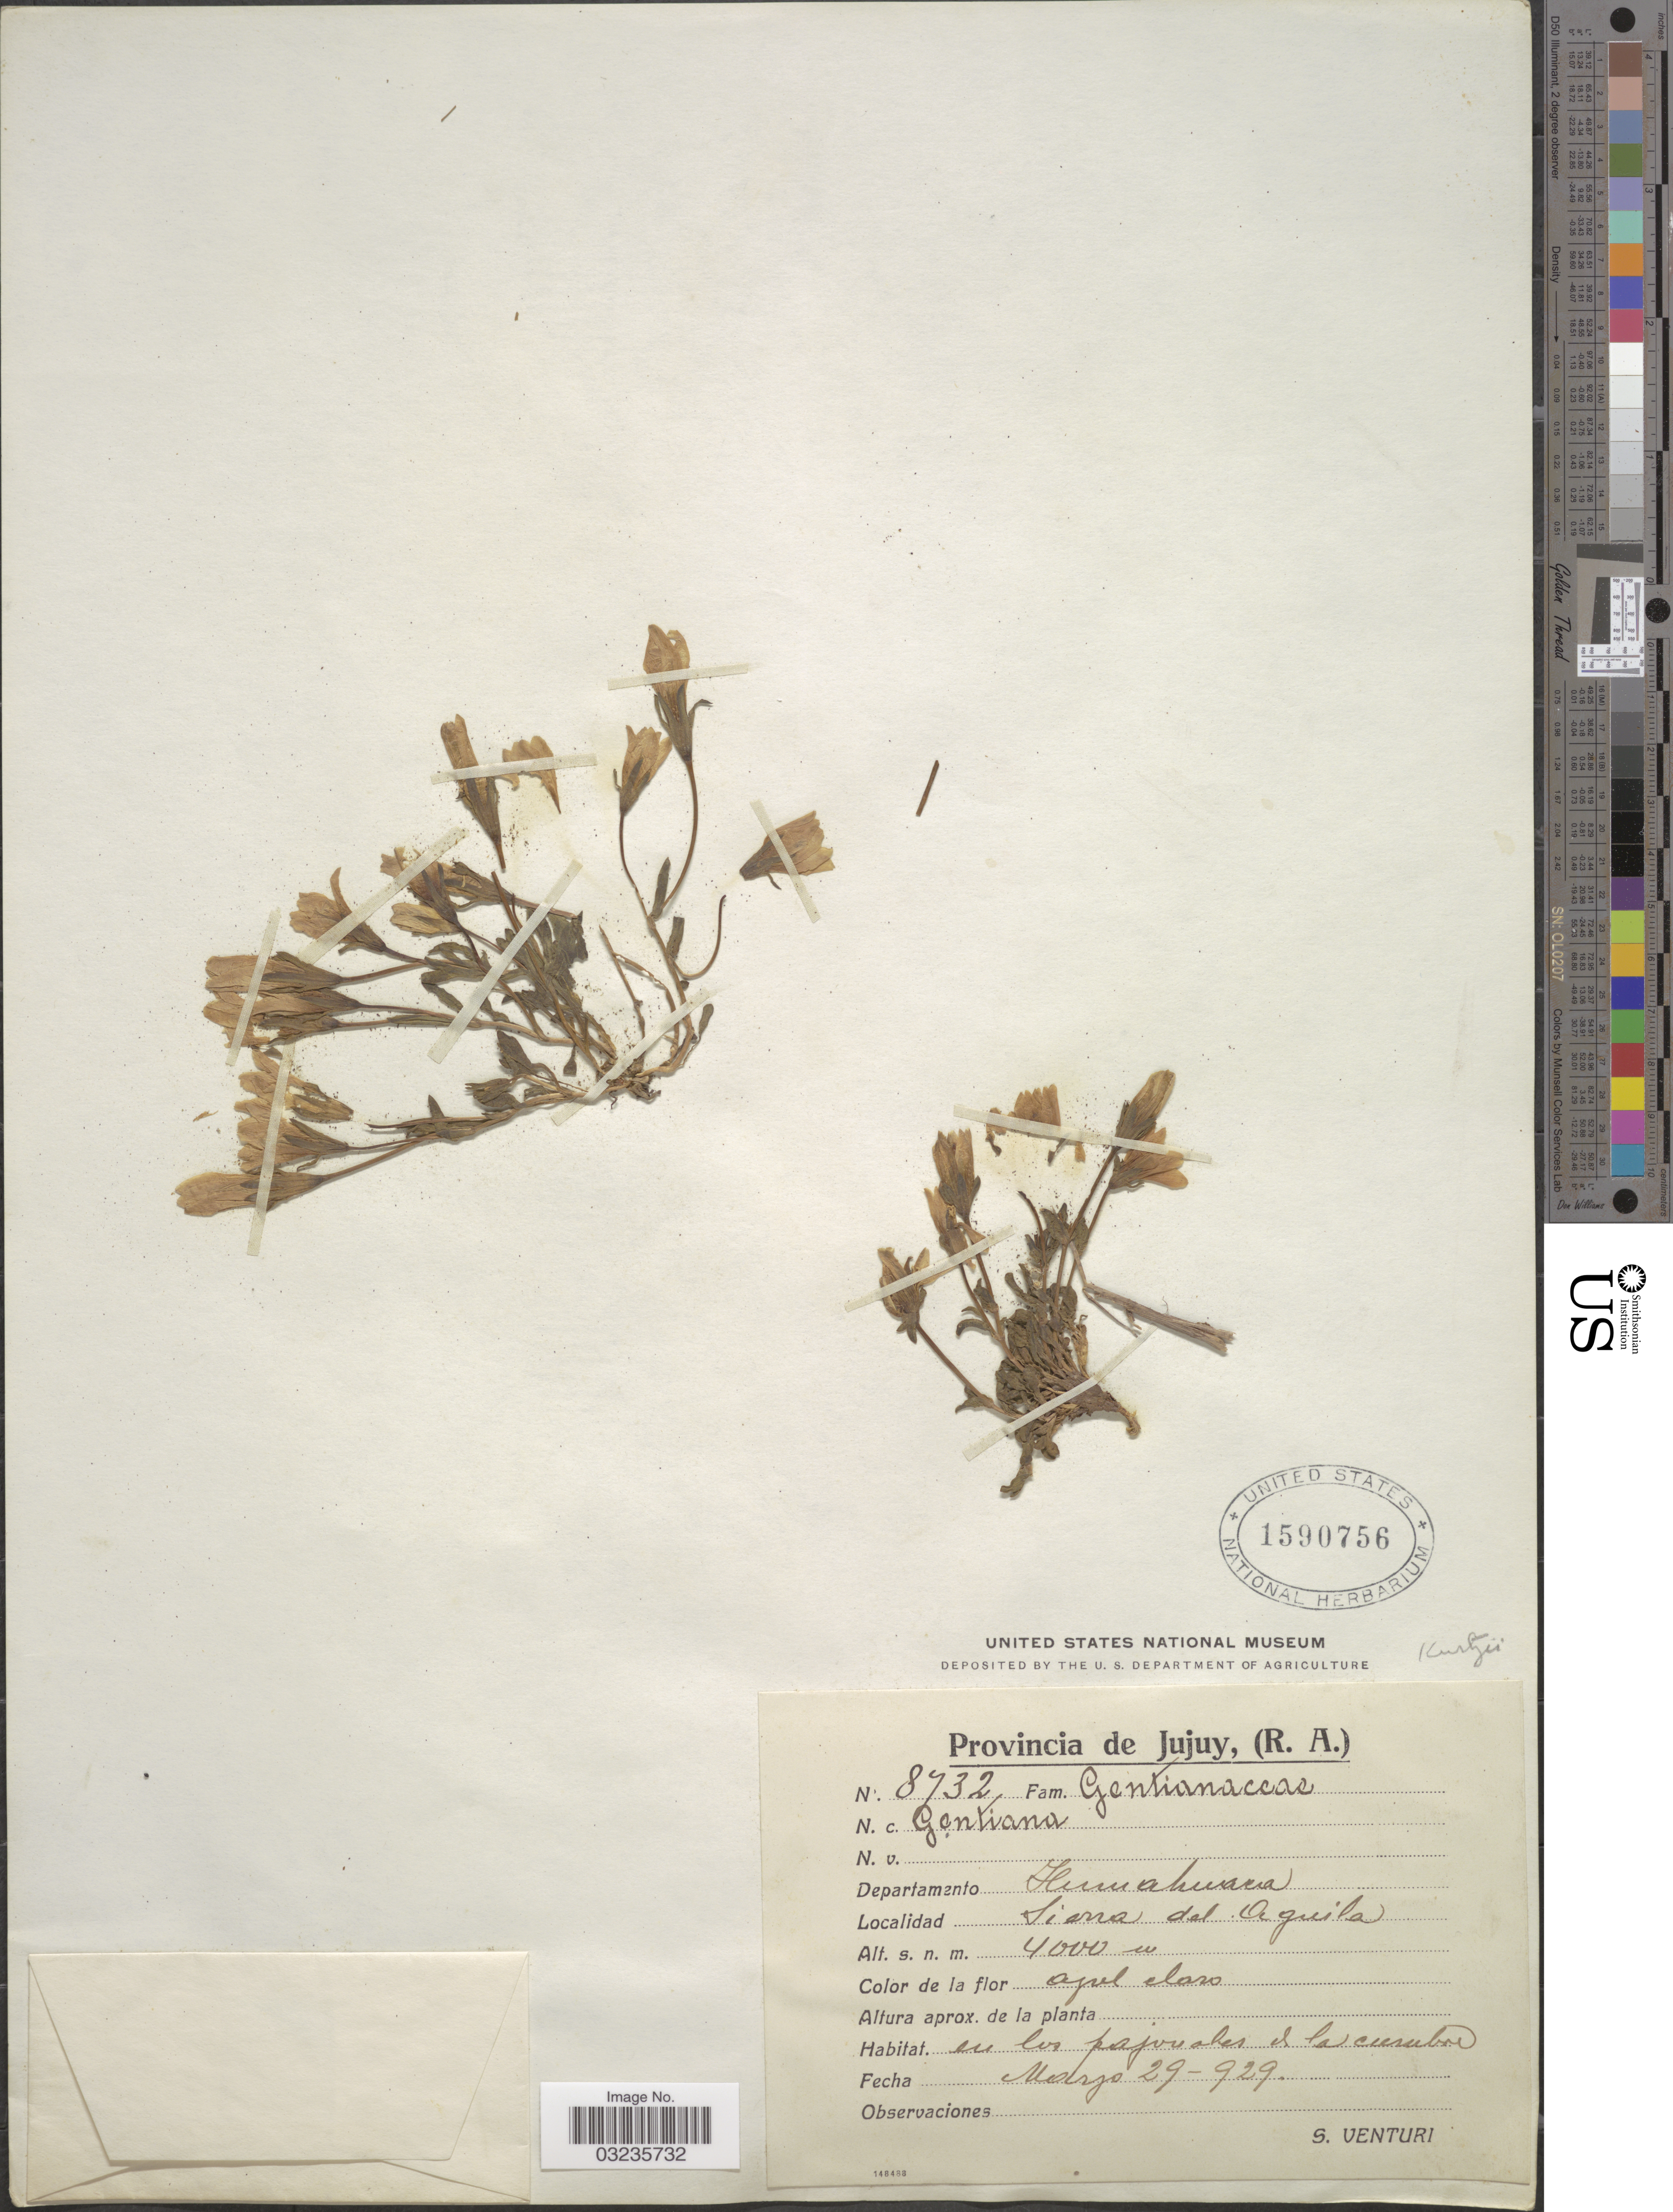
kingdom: Plantae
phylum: Tracheophyta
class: Magnoliopsida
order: Gentianales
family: Gentianaceae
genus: Gentiana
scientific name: Gentiana sp.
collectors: S. Venturi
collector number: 8732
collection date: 1929-03-29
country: Argentina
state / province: Jujuy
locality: Departamento Humahuaca Sierra del Aguila.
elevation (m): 4000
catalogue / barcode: US 1590756